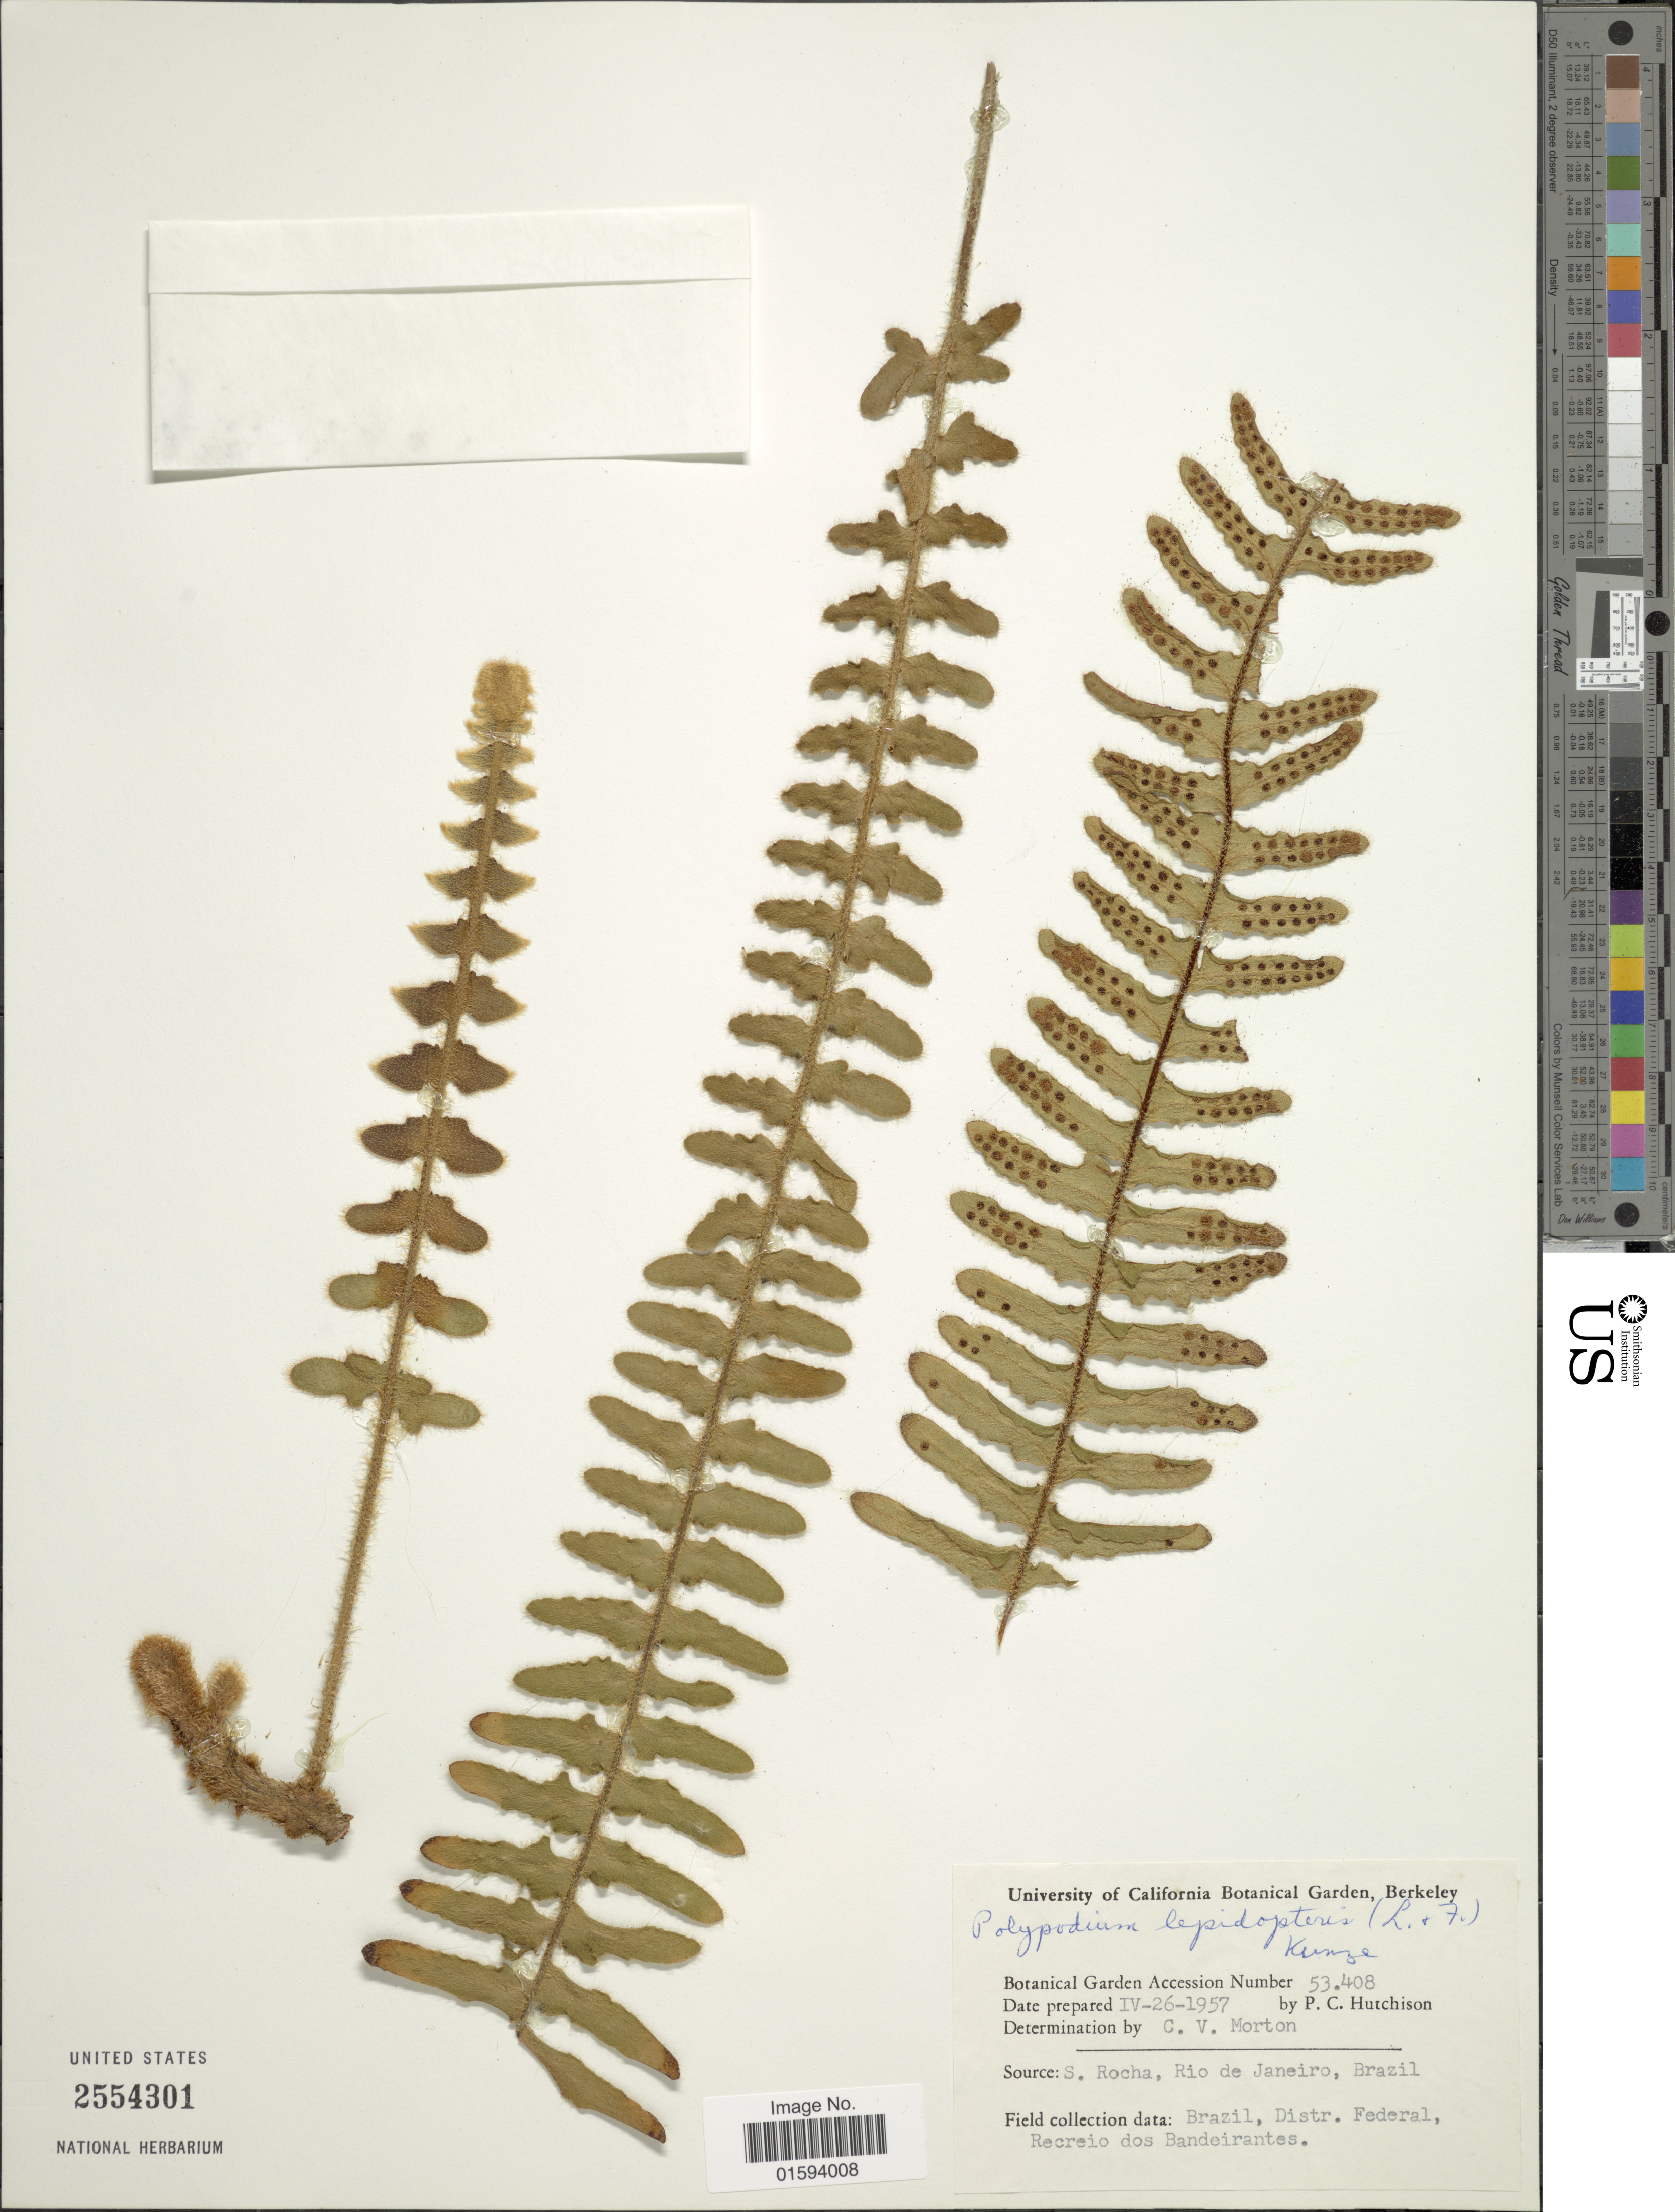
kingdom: Plantae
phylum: Tracheophyta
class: Polypodiopsida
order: Polypodiales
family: Polypodiaceae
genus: Polypodium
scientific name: Polypodium lepidopteris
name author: (Langsd. & Fisch.) Kunze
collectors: P. C. Hutchison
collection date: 1957-04-26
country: United States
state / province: California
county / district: Alameda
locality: University of California Botanical Garden, Berkeley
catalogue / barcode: US 2554301